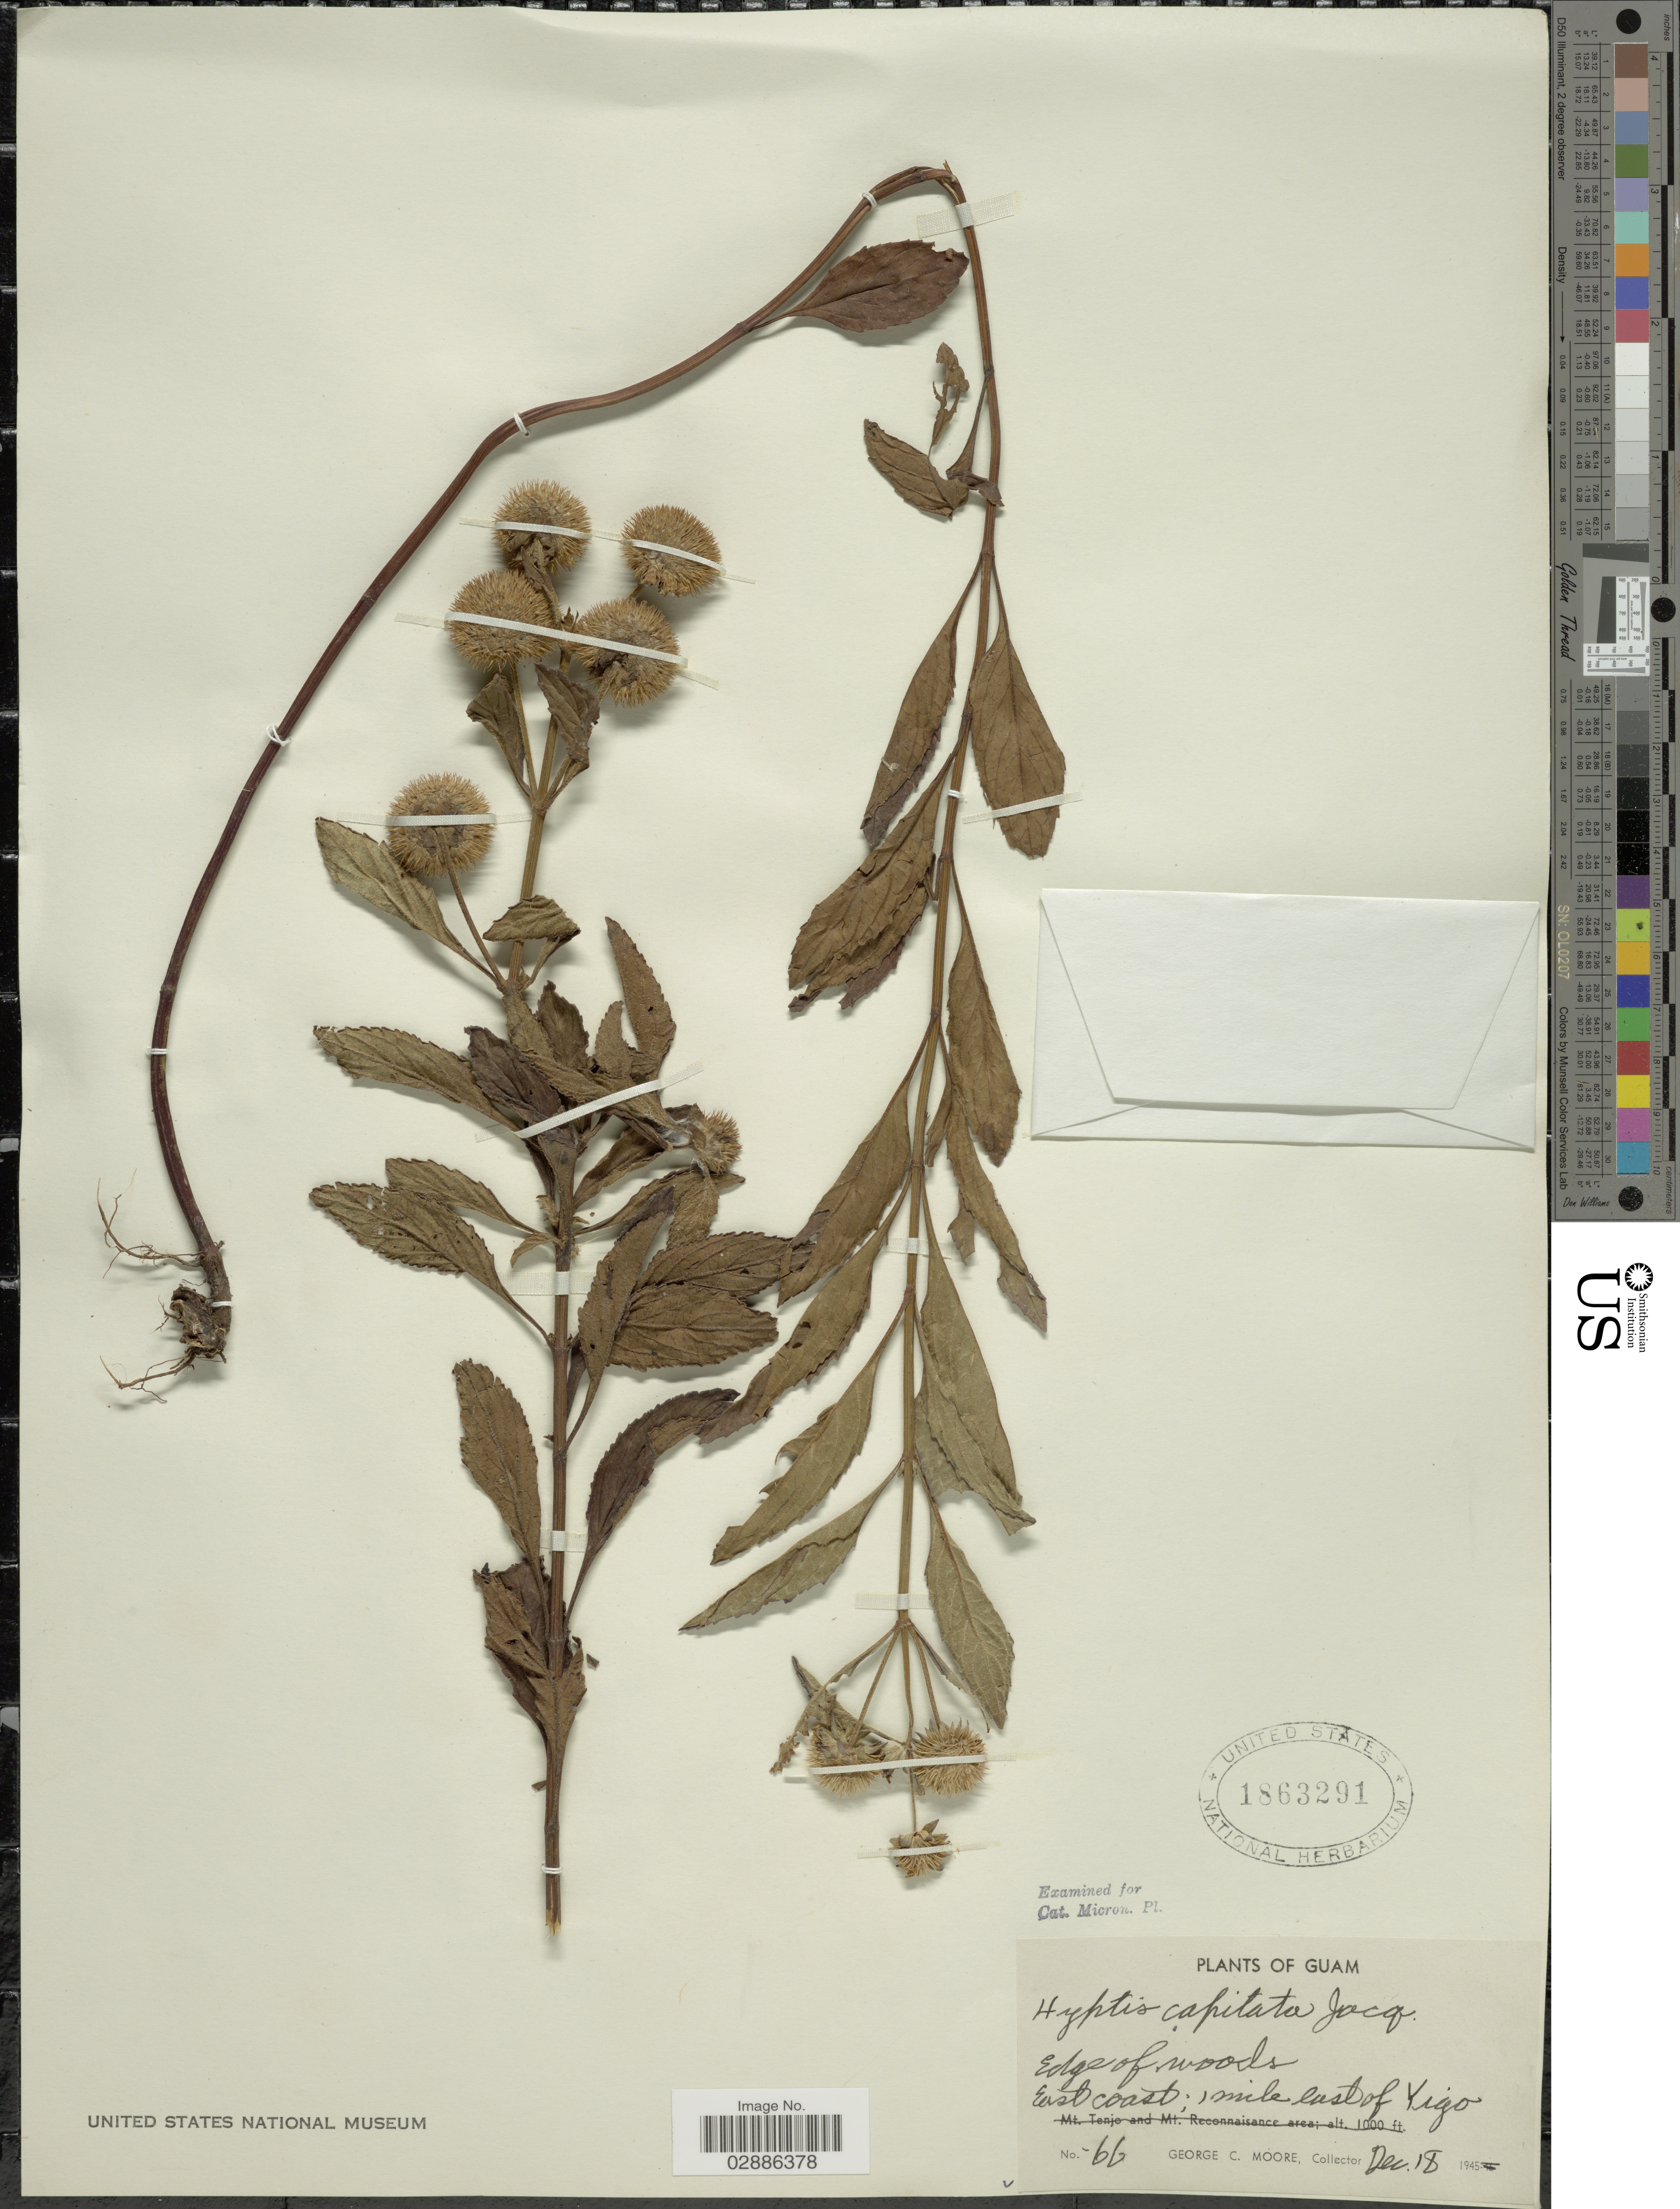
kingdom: Plantae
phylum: Tracheophyta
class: Magnoliopsida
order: Lamiales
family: Lamiaceae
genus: Hyptis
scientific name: Hyptis capitata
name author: Jacq.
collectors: G. C. Moore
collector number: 66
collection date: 1945-12-18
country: Guam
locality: East Coast; 1 mile east of Vigo.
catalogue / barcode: US 1863291